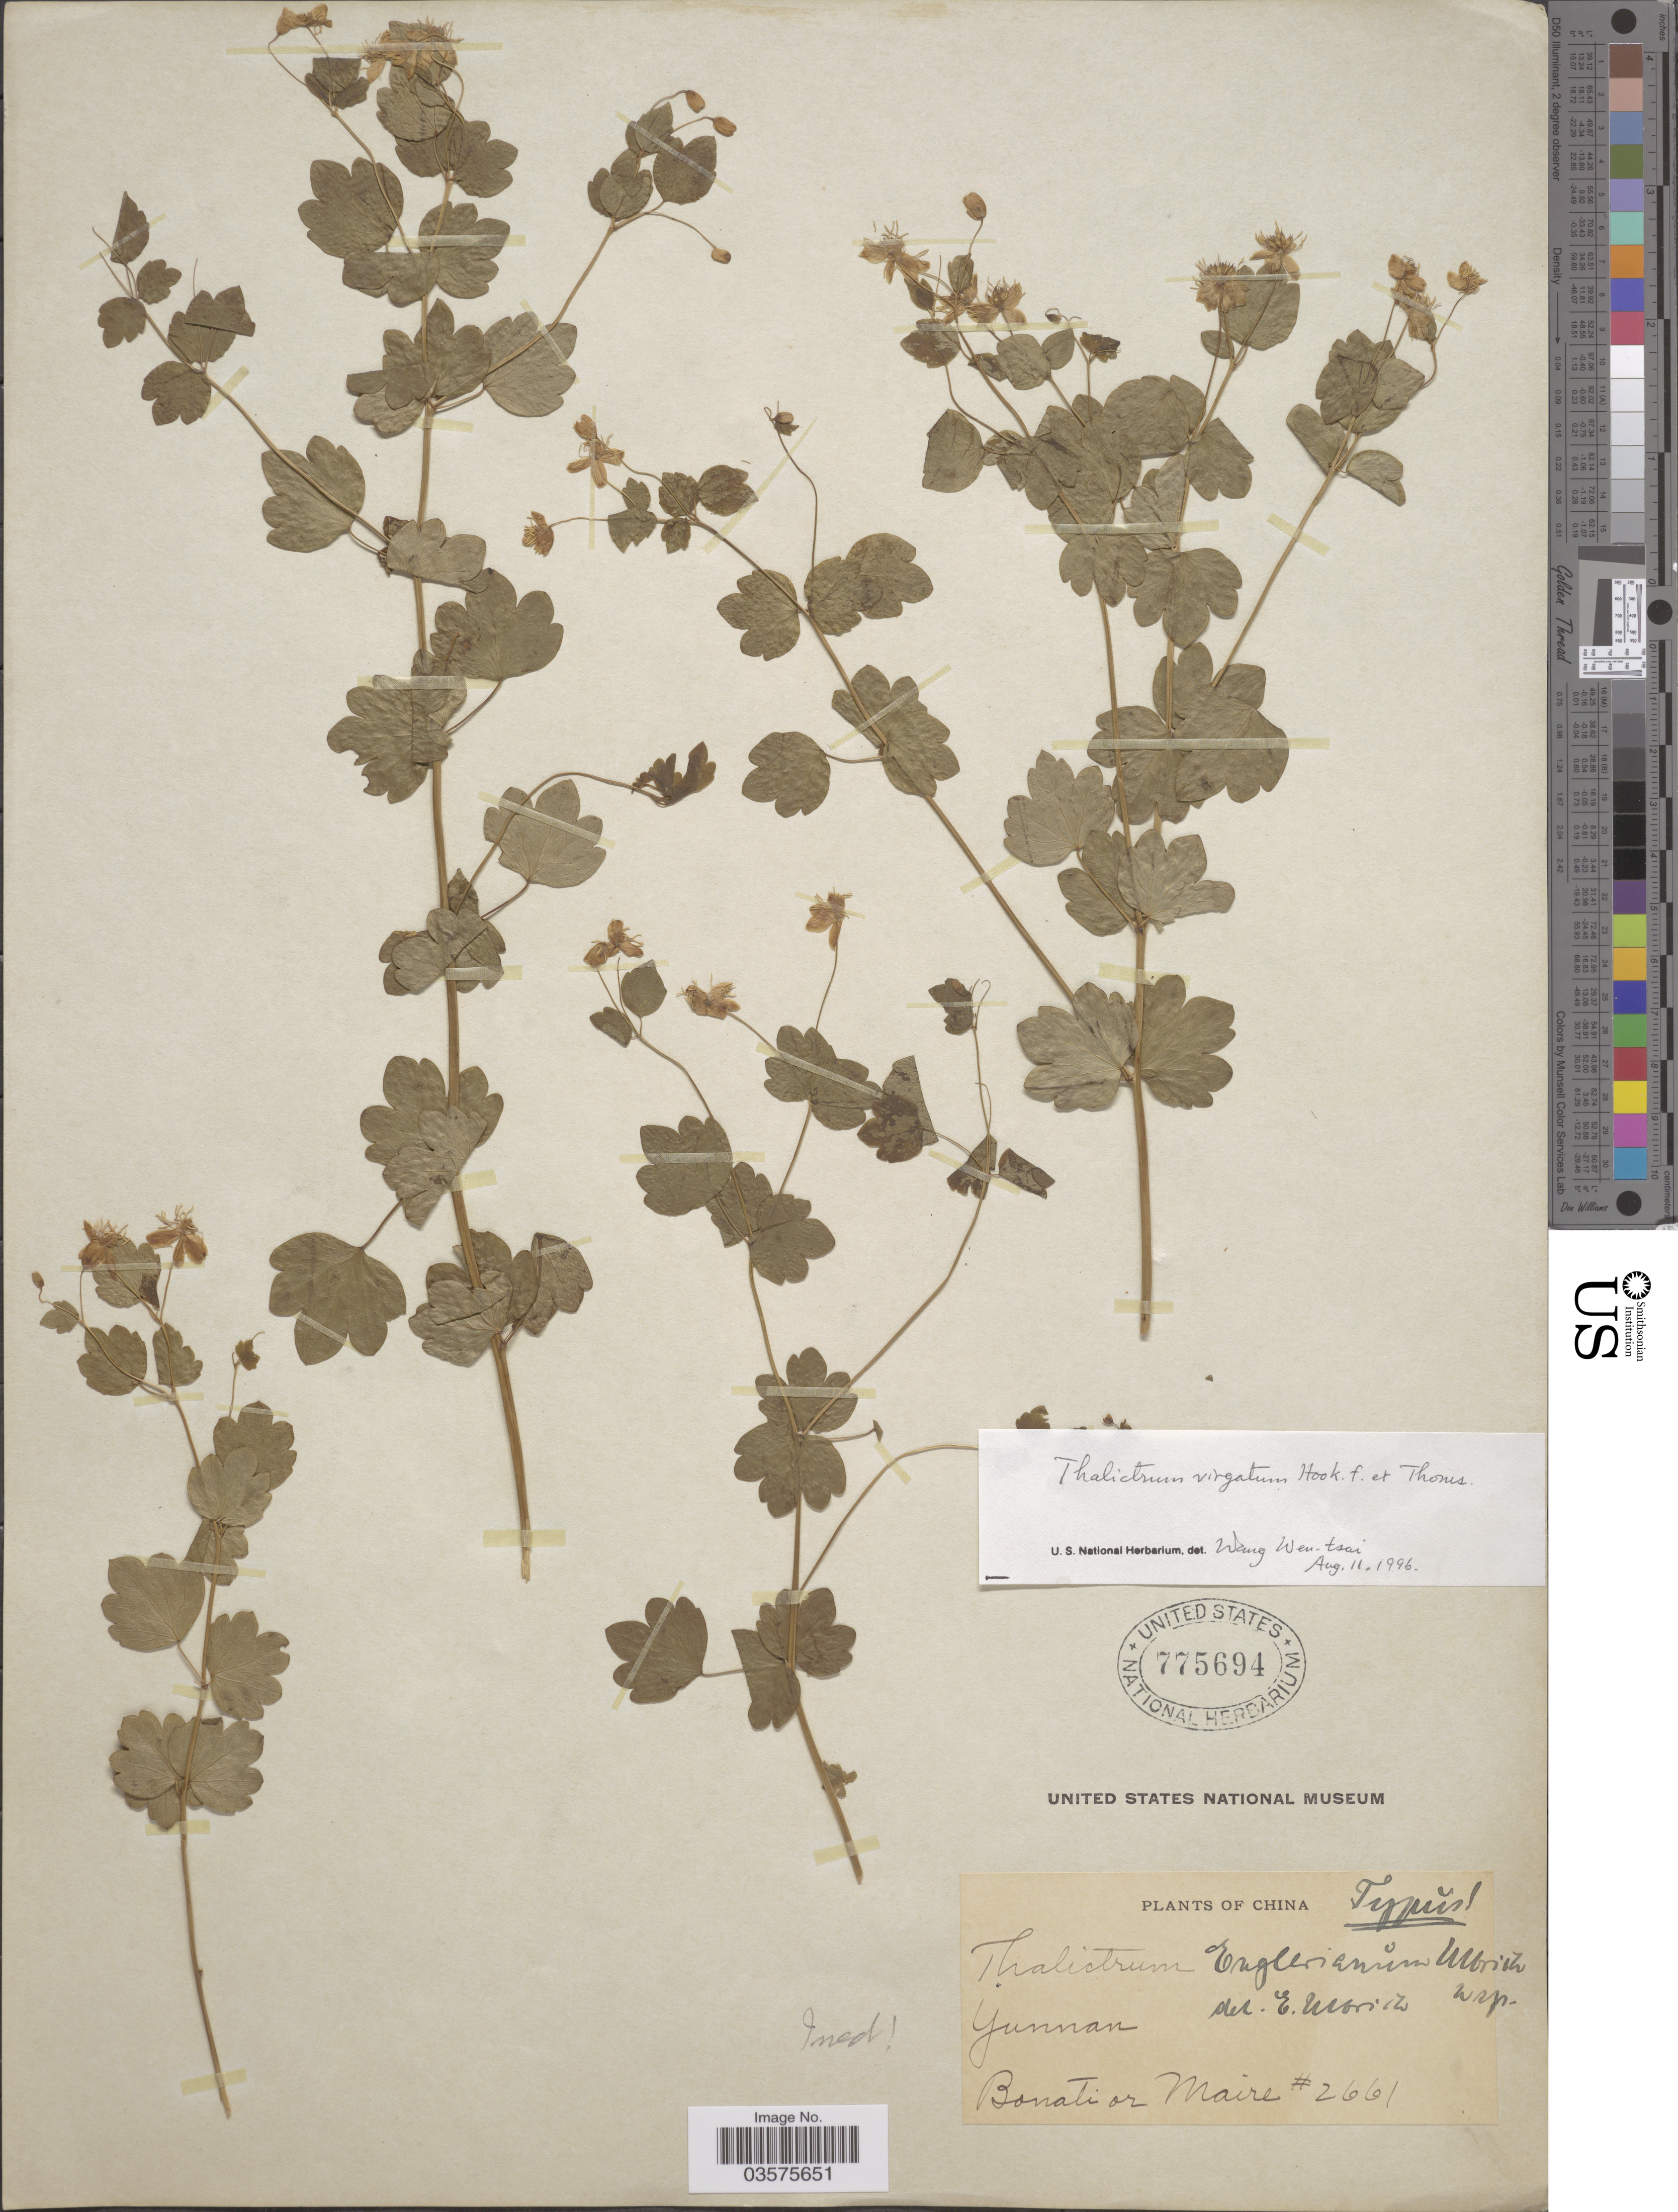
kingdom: Plantae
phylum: Tracheophyta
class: Magnoliopsida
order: Ranunculales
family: Ranunculaceae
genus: Thalictrum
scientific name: Thalictrum virgatum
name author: Hook. f. & Thomson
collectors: -. Bonati & Maire, --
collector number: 2661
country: China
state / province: Yunnan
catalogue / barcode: US 775694